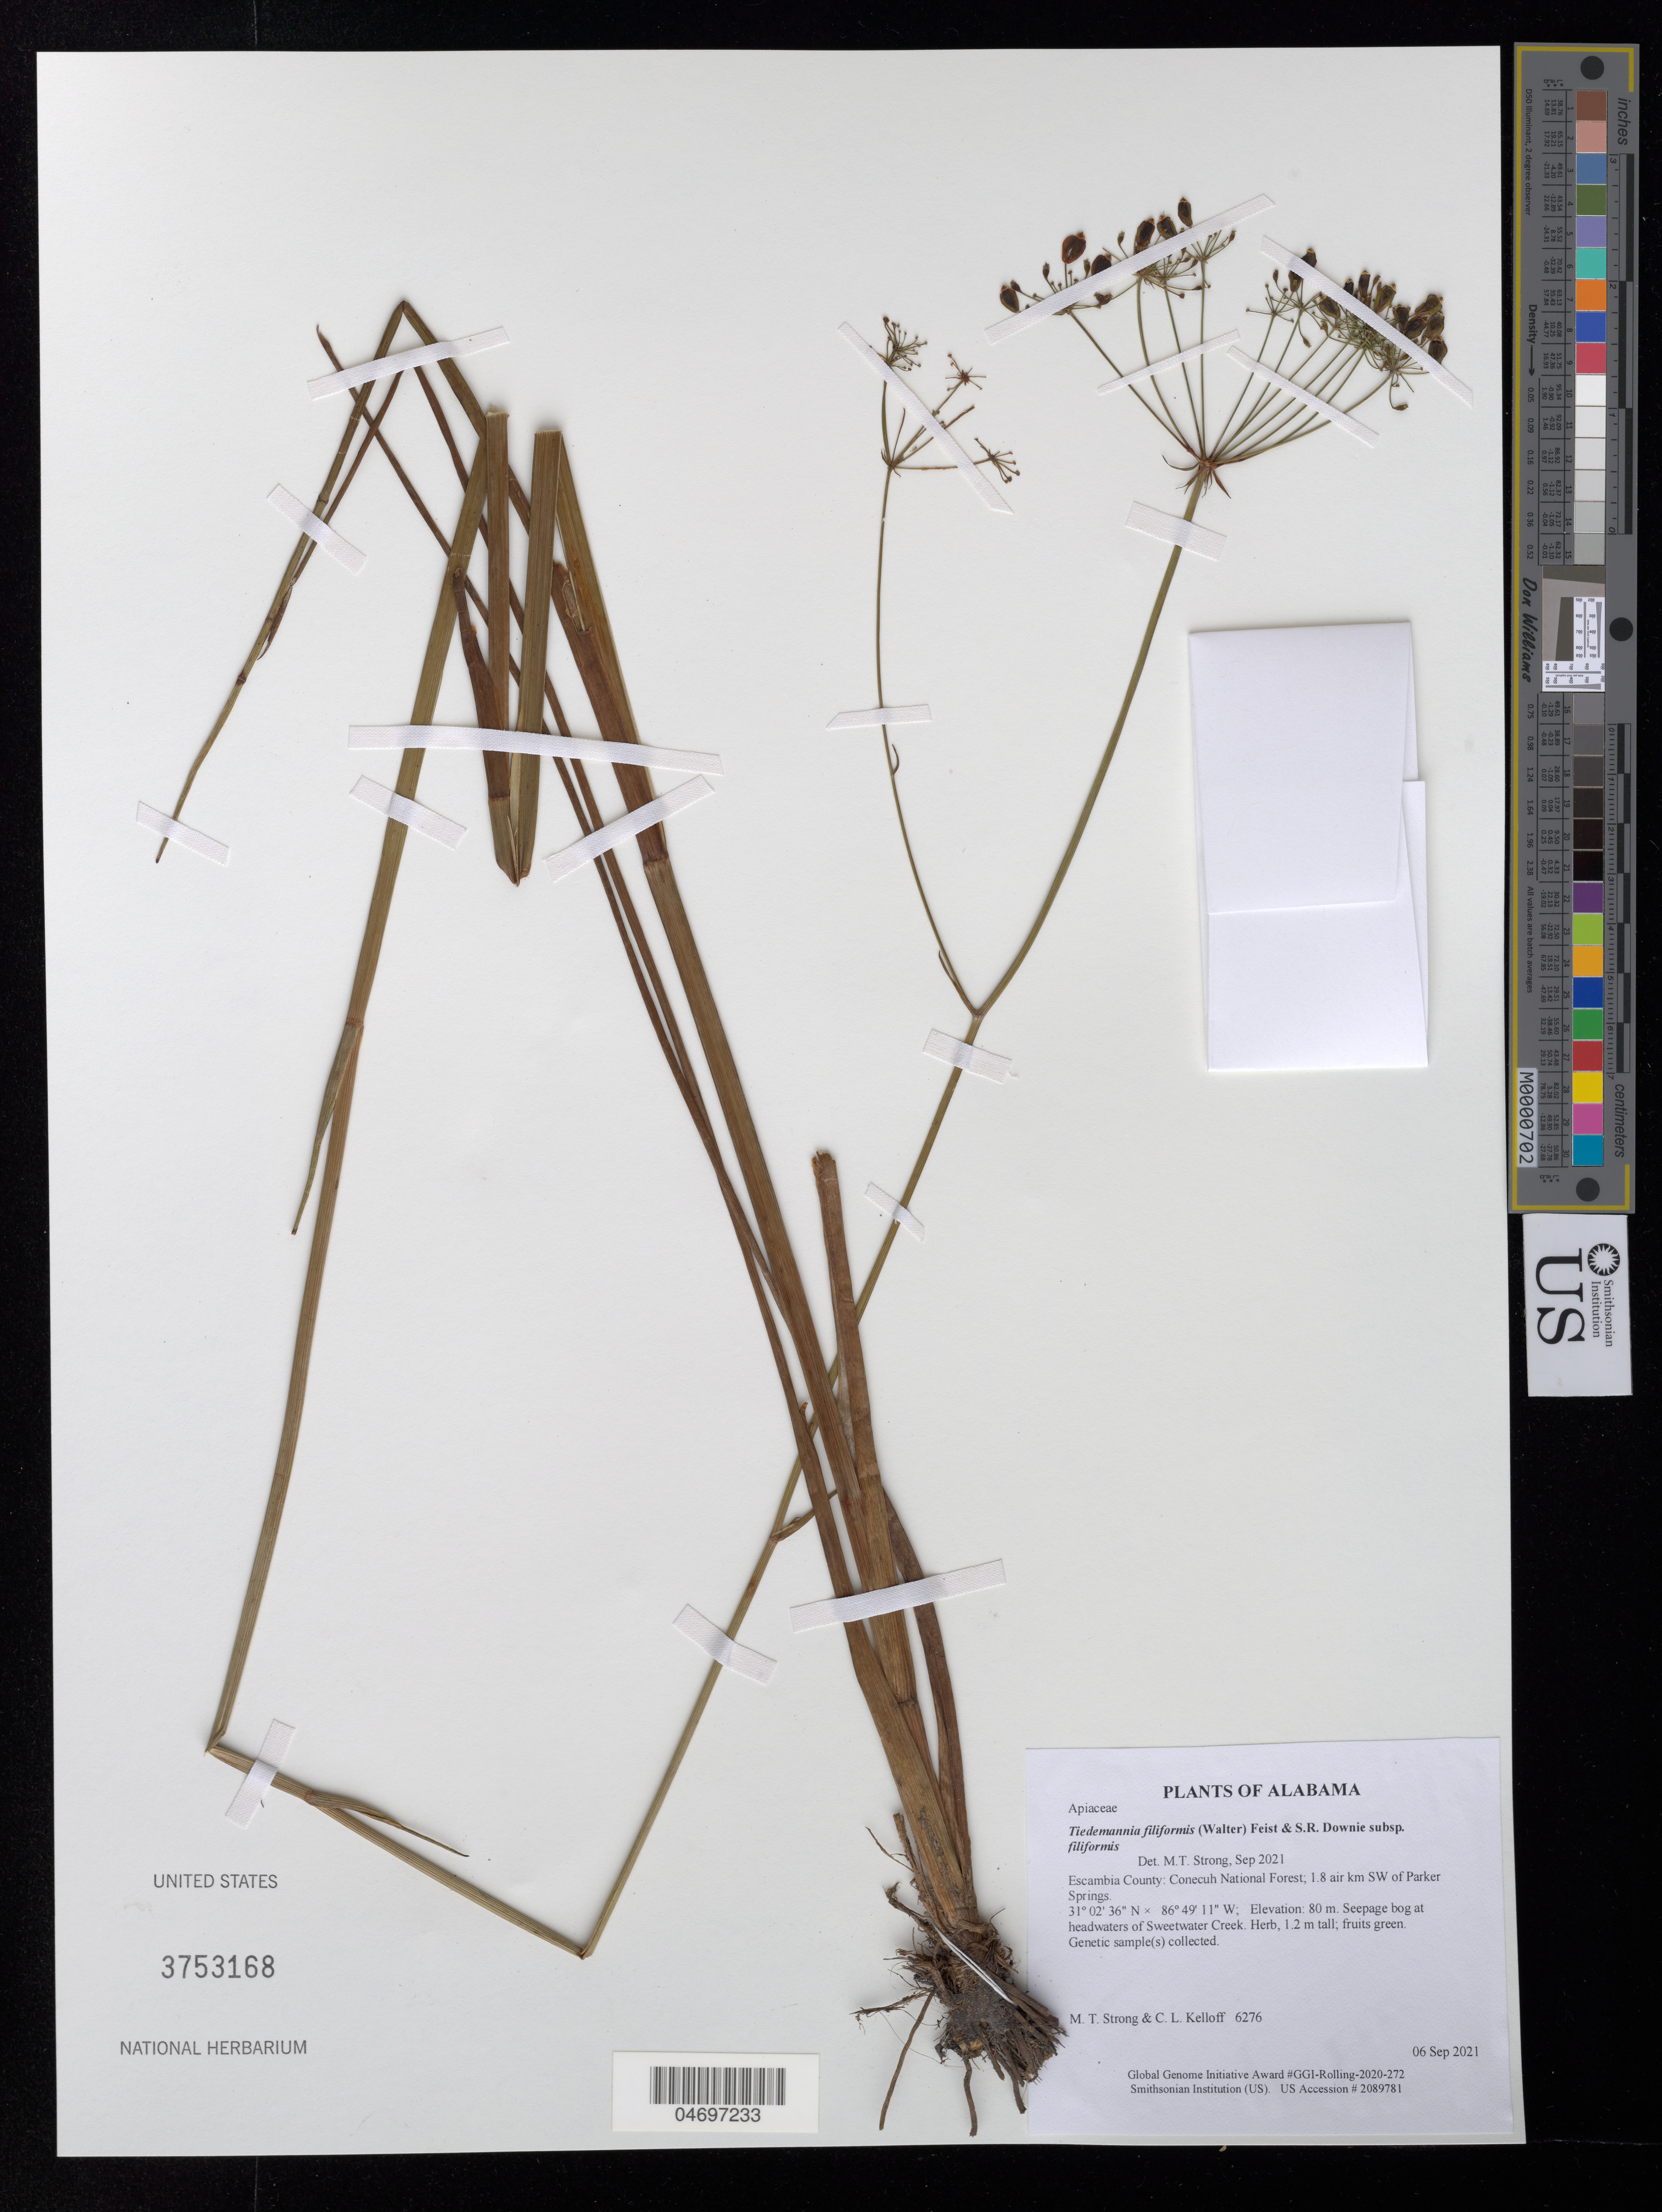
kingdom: Plantae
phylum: Tracheophyta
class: Magnoliopsida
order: Apiales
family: Apiaceae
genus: Tiedemannia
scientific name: Tiedemannia filiformis subsp. filiformis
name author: (Walter) Feist & S.R. Downie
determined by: Strong, Mark T.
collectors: M. T. Strong & C. L. Kelloff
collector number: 6276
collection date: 2021-09-06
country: United States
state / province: Alabama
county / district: Escambia County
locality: Conecuh National Forest; 1.8 air km SW of Parker Springs.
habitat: Seepage bog at headwaters of Sweetwater Creek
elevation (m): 80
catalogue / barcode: US 3753168